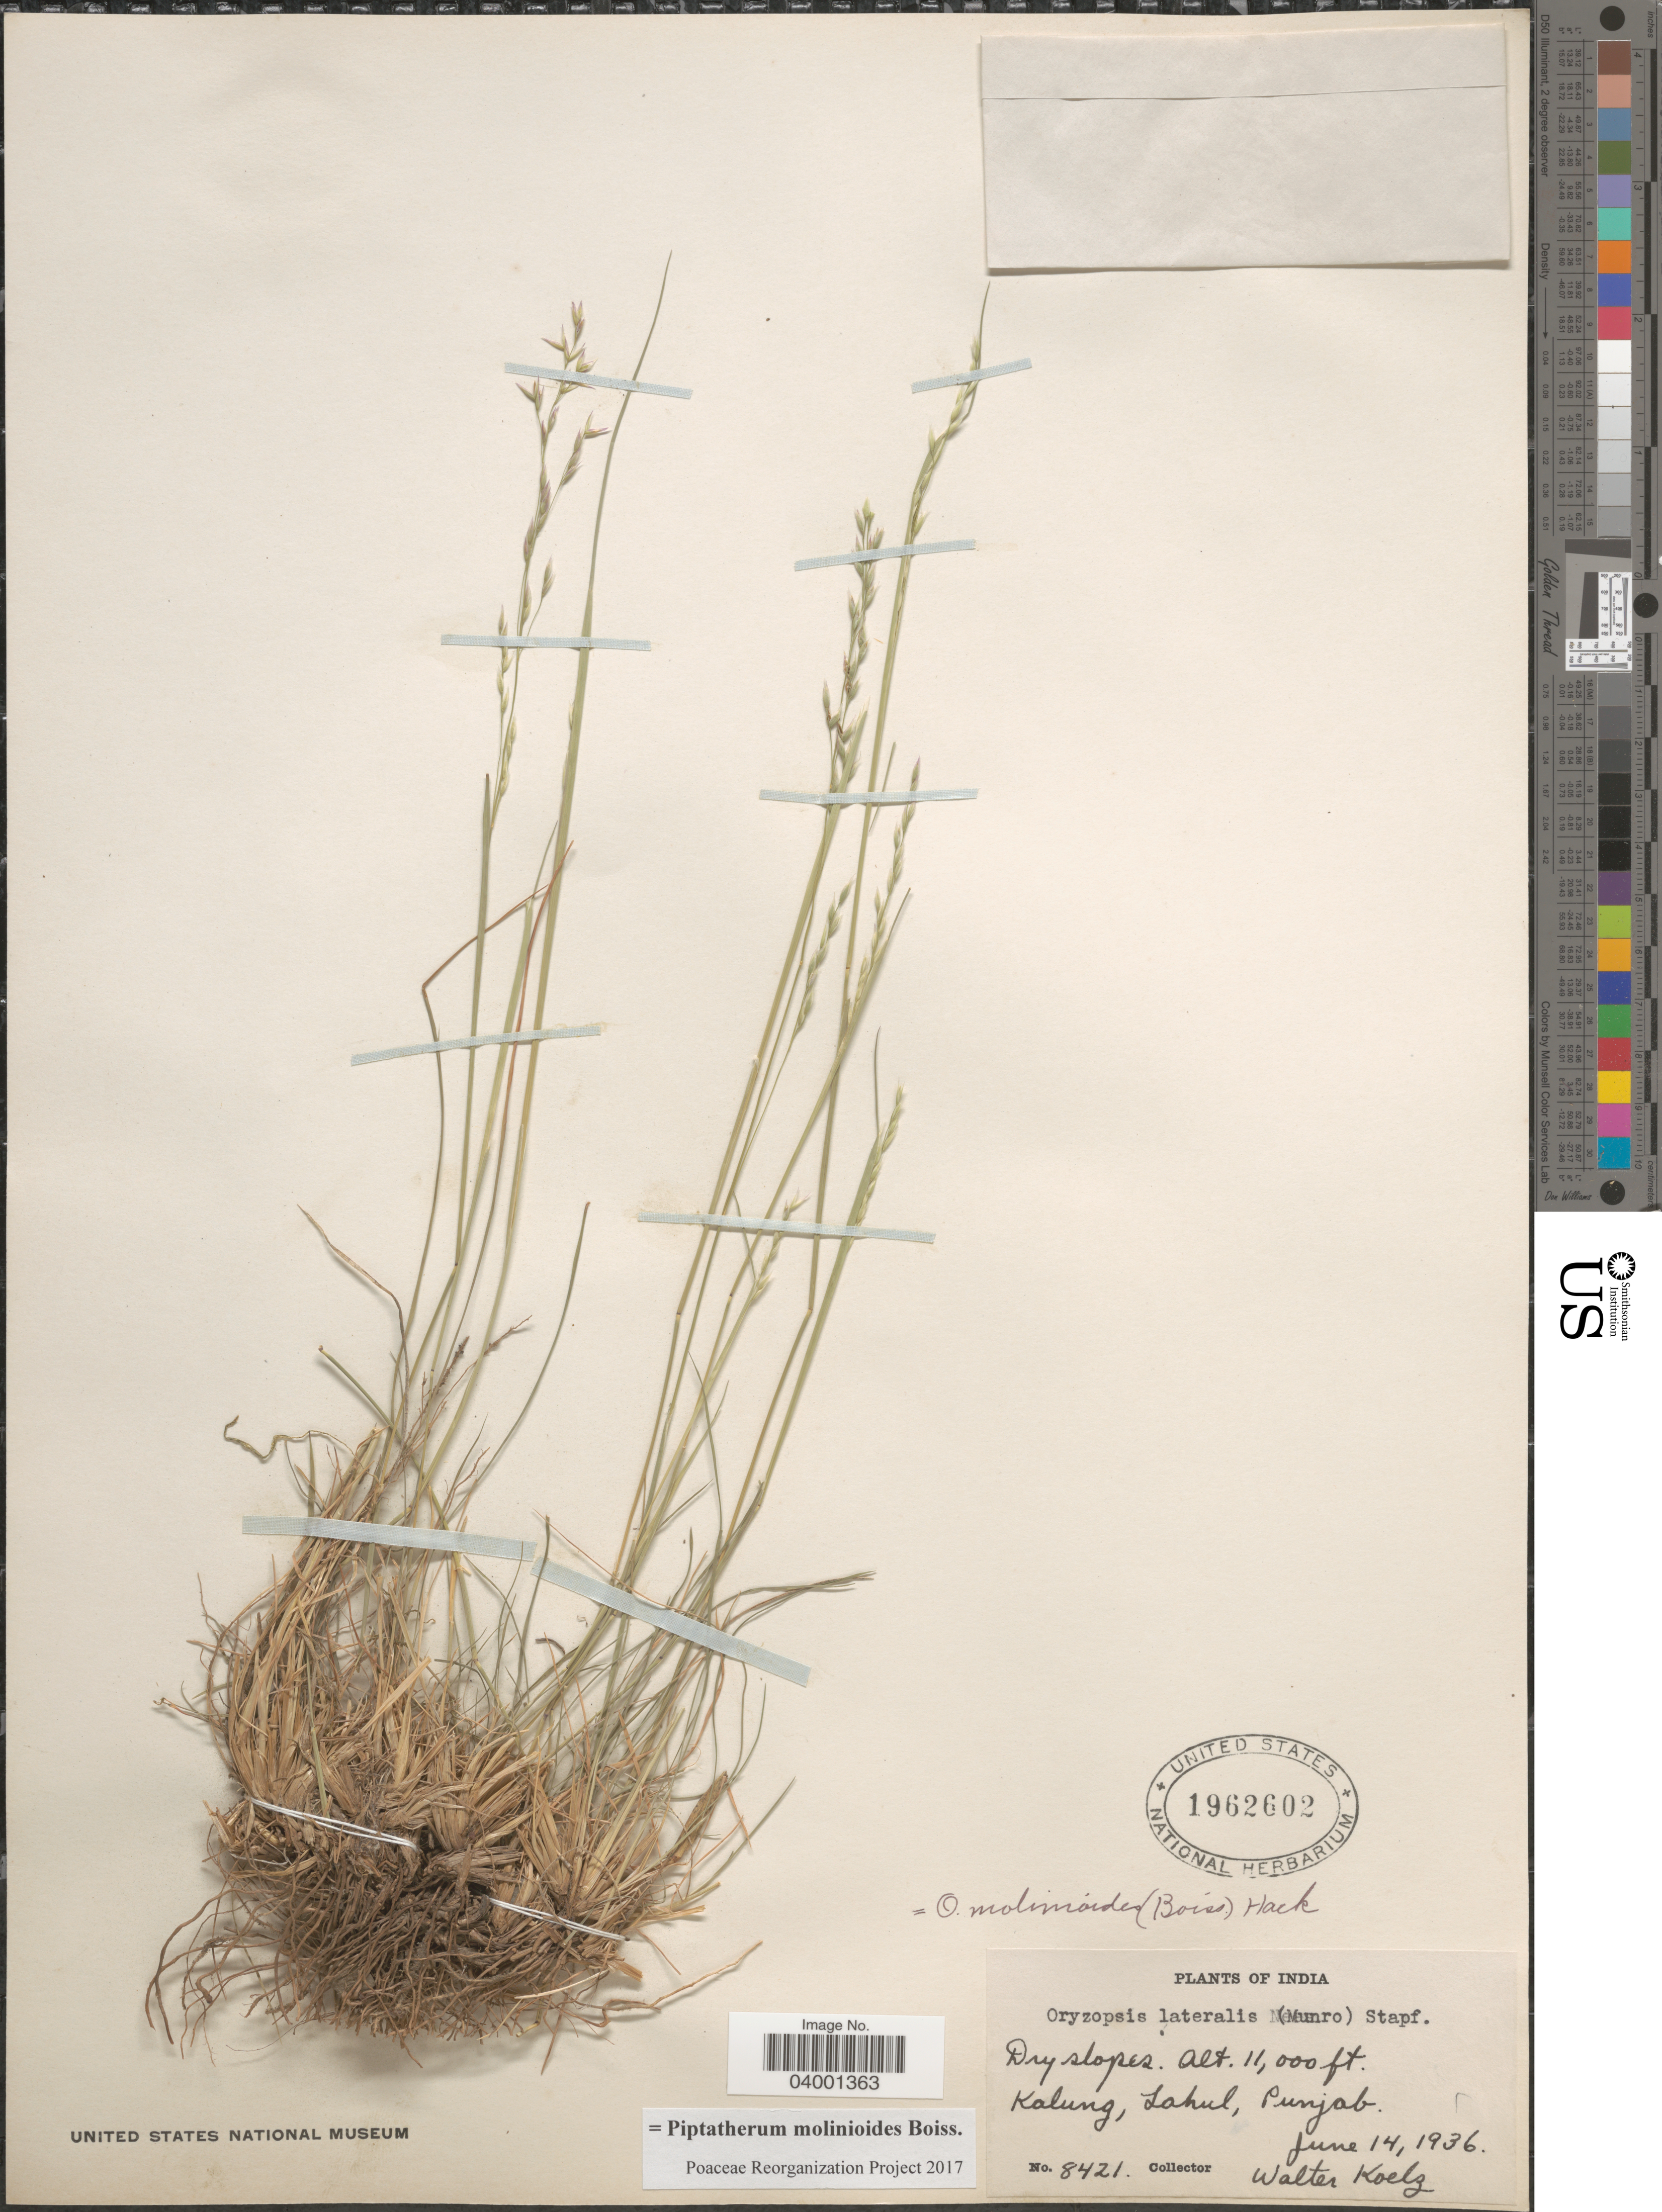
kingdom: Plantae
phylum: Tracheophyta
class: Liliopsida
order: Poales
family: Poaceae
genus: Piptatherum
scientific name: Piptatherum molinioides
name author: Boiss.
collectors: W. N. Koelz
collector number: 8421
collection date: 1936-06-14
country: India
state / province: Punjab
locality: Kalung, Lahul.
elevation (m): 3353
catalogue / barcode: US 1962602